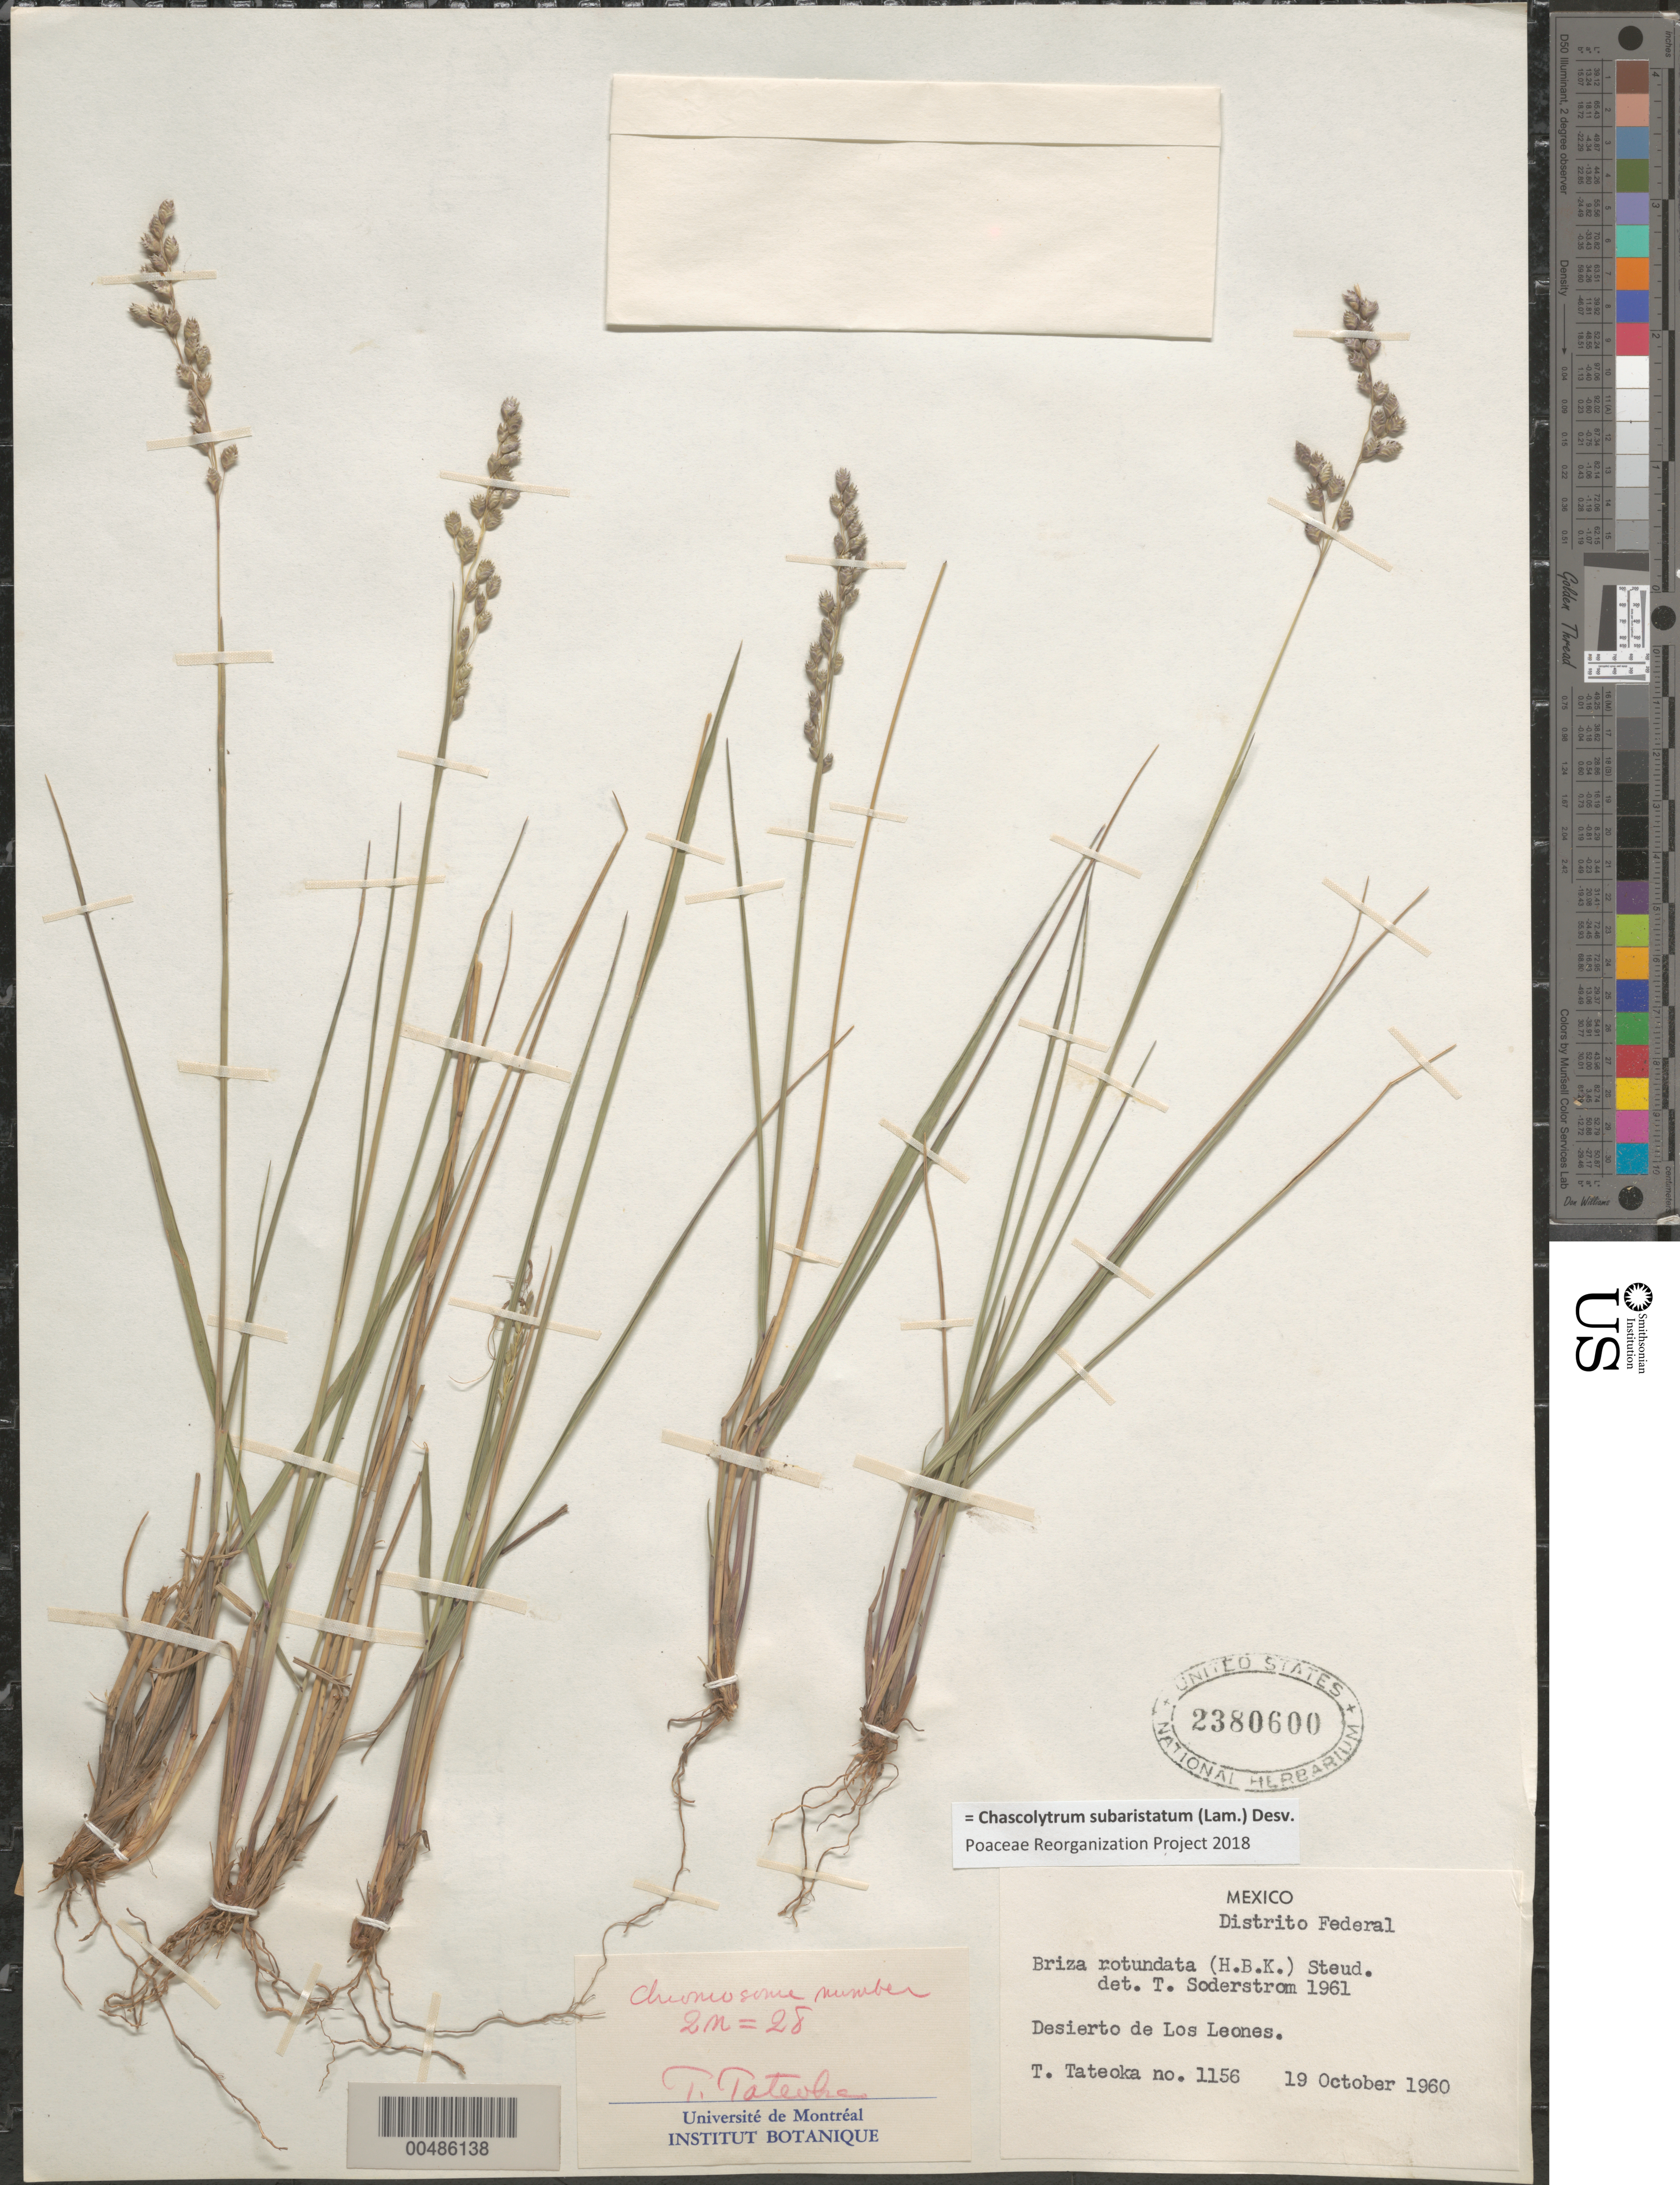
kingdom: Plantae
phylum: Tracheophyta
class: Liliopsida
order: Poales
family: Poaceae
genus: Chascolytrum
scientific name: Chascolytrum subaristatum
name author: (Lam.) Desv.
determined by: Poaceae Reorganization Project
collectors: T. Tateoka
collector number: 1156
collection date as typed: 19 Oct 1960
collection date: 1960-10-19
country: Mexico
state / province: Distrito Federal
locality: Desierto de Los Leones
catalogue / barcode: US 2380600